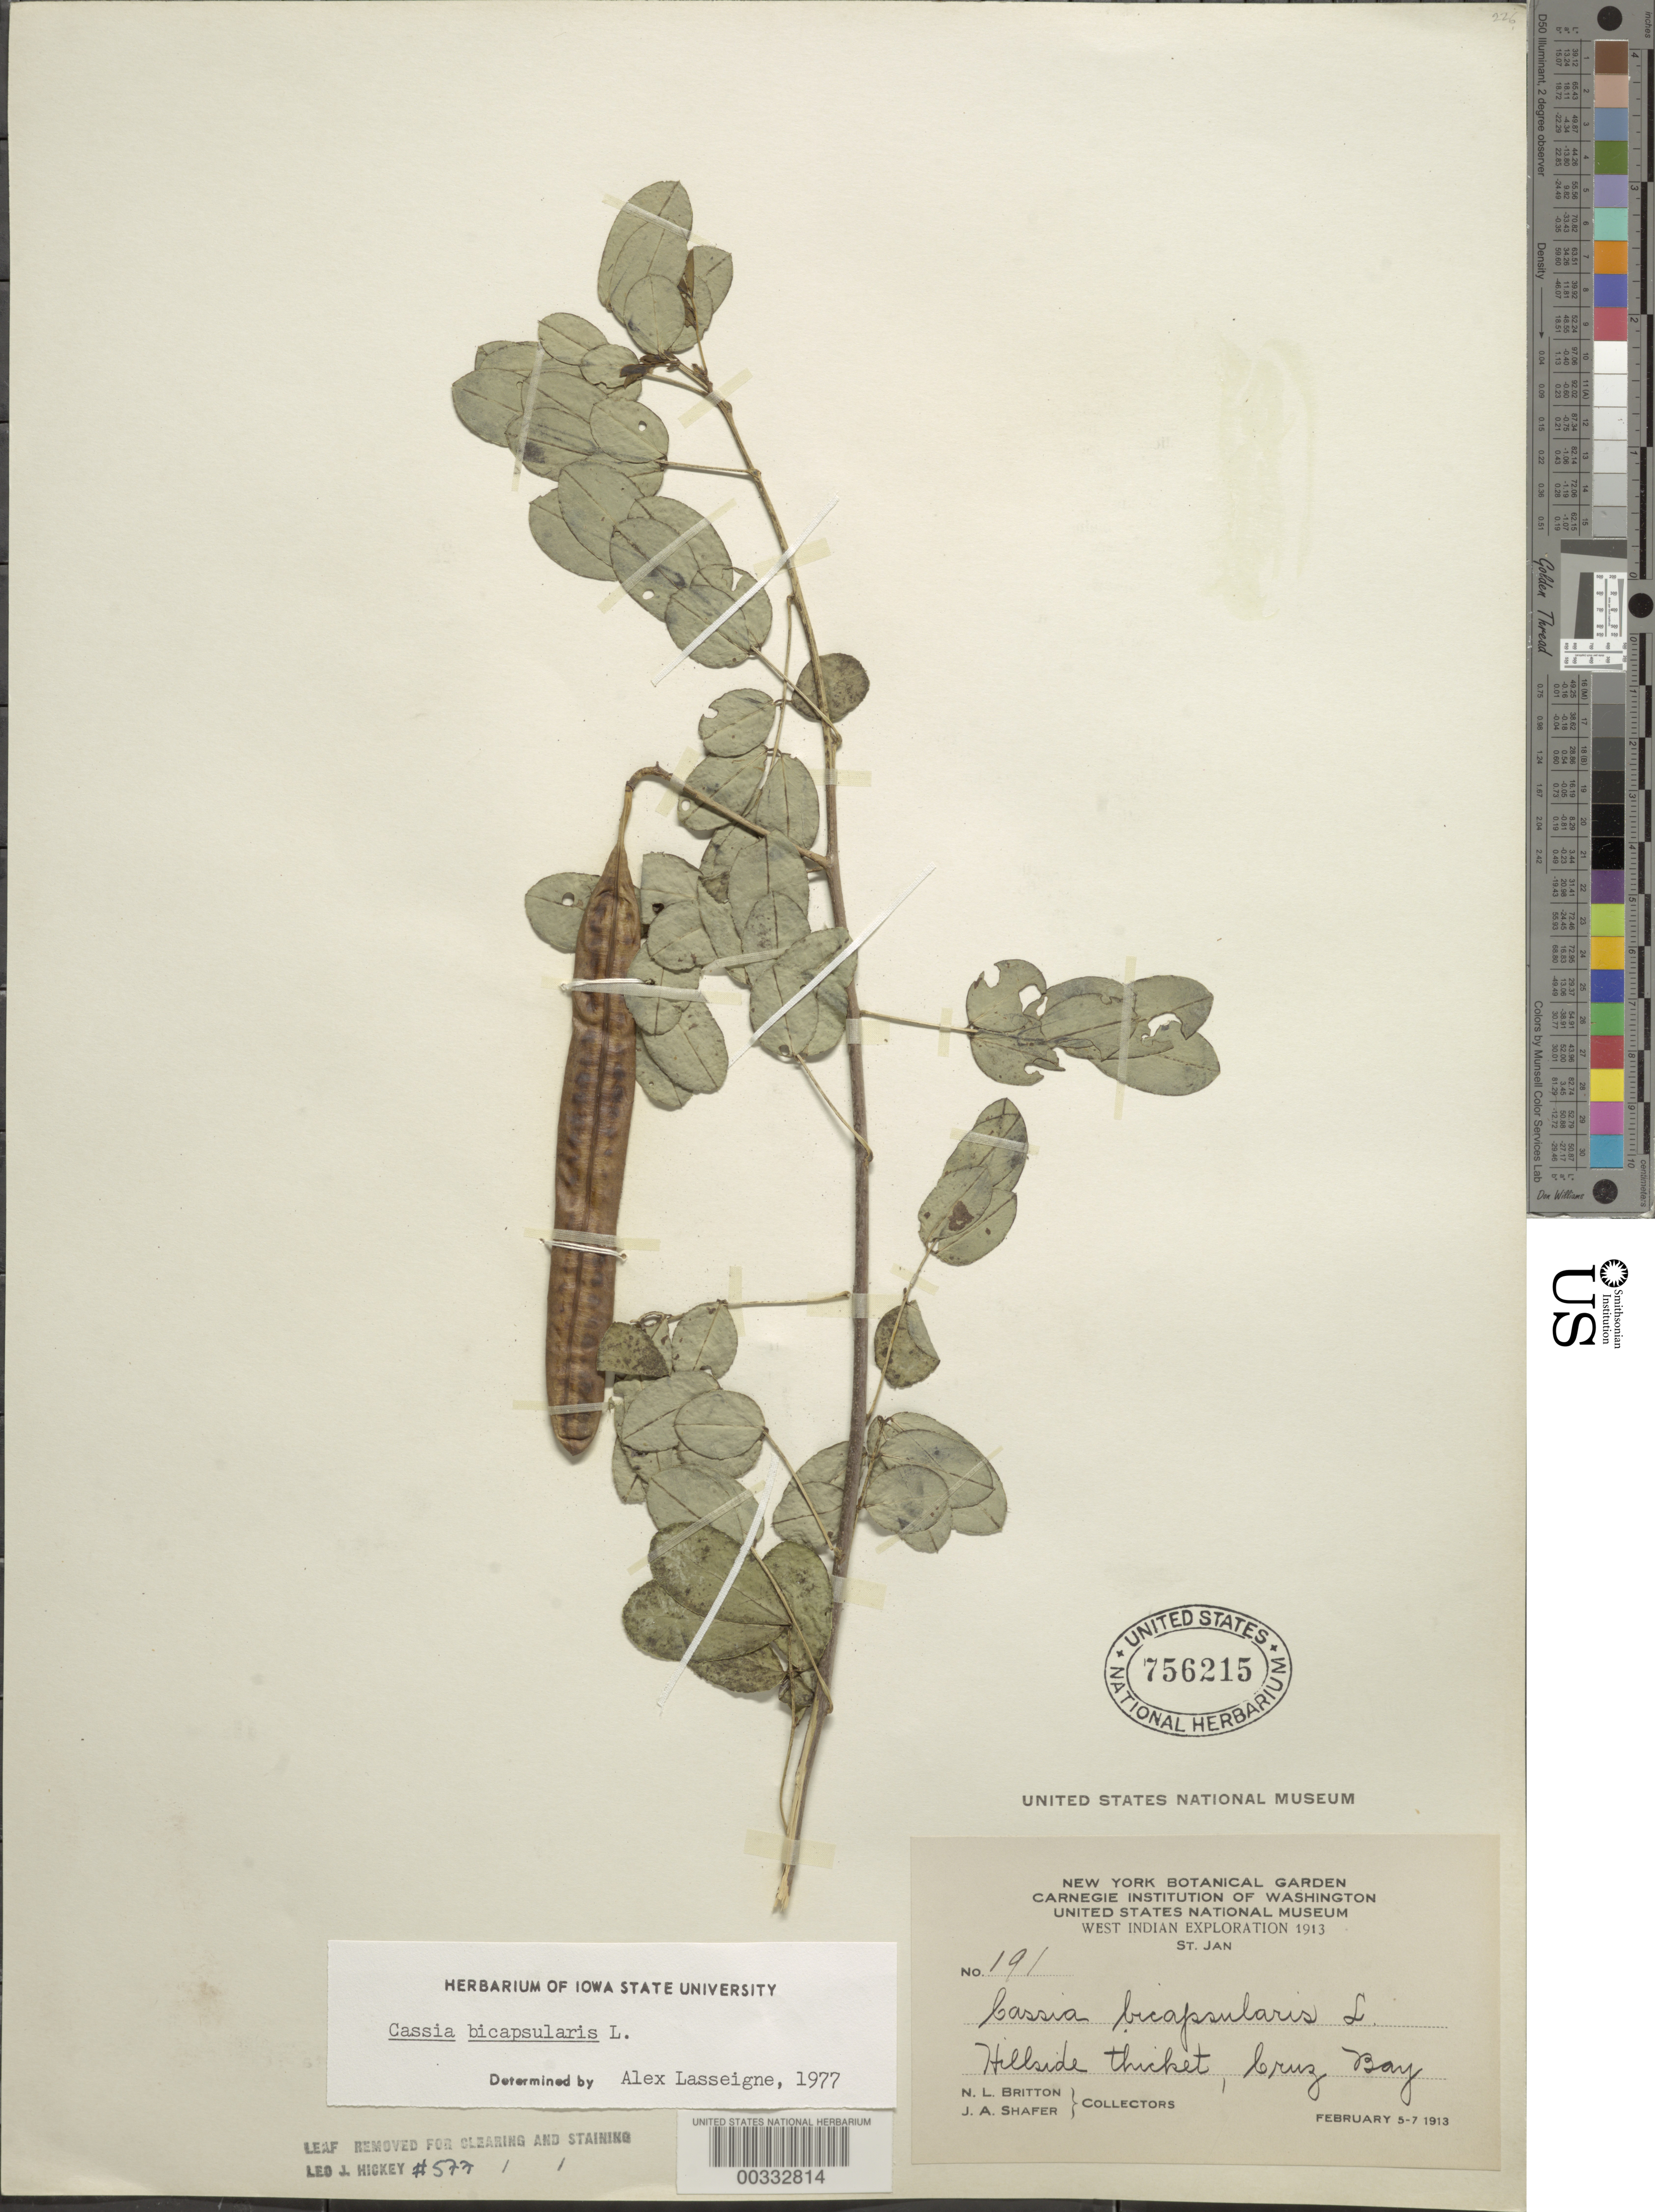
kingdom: Plantae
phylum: Tracheophyta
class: Magnoliopsida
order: Fabales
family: Fabaceae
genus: Senna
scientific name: Senna bicapsularis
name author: (L.) Roxb.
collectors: N. Britton & J. A. Shafer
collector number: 191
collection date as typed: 05 Feb 1913 to 07 Feb 1913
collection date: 1913-02-05/1913-02-07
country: U.S. Virgin Islands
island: St. John Island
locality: Cruz bay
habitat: Hillside thicket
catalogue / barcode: US 756215